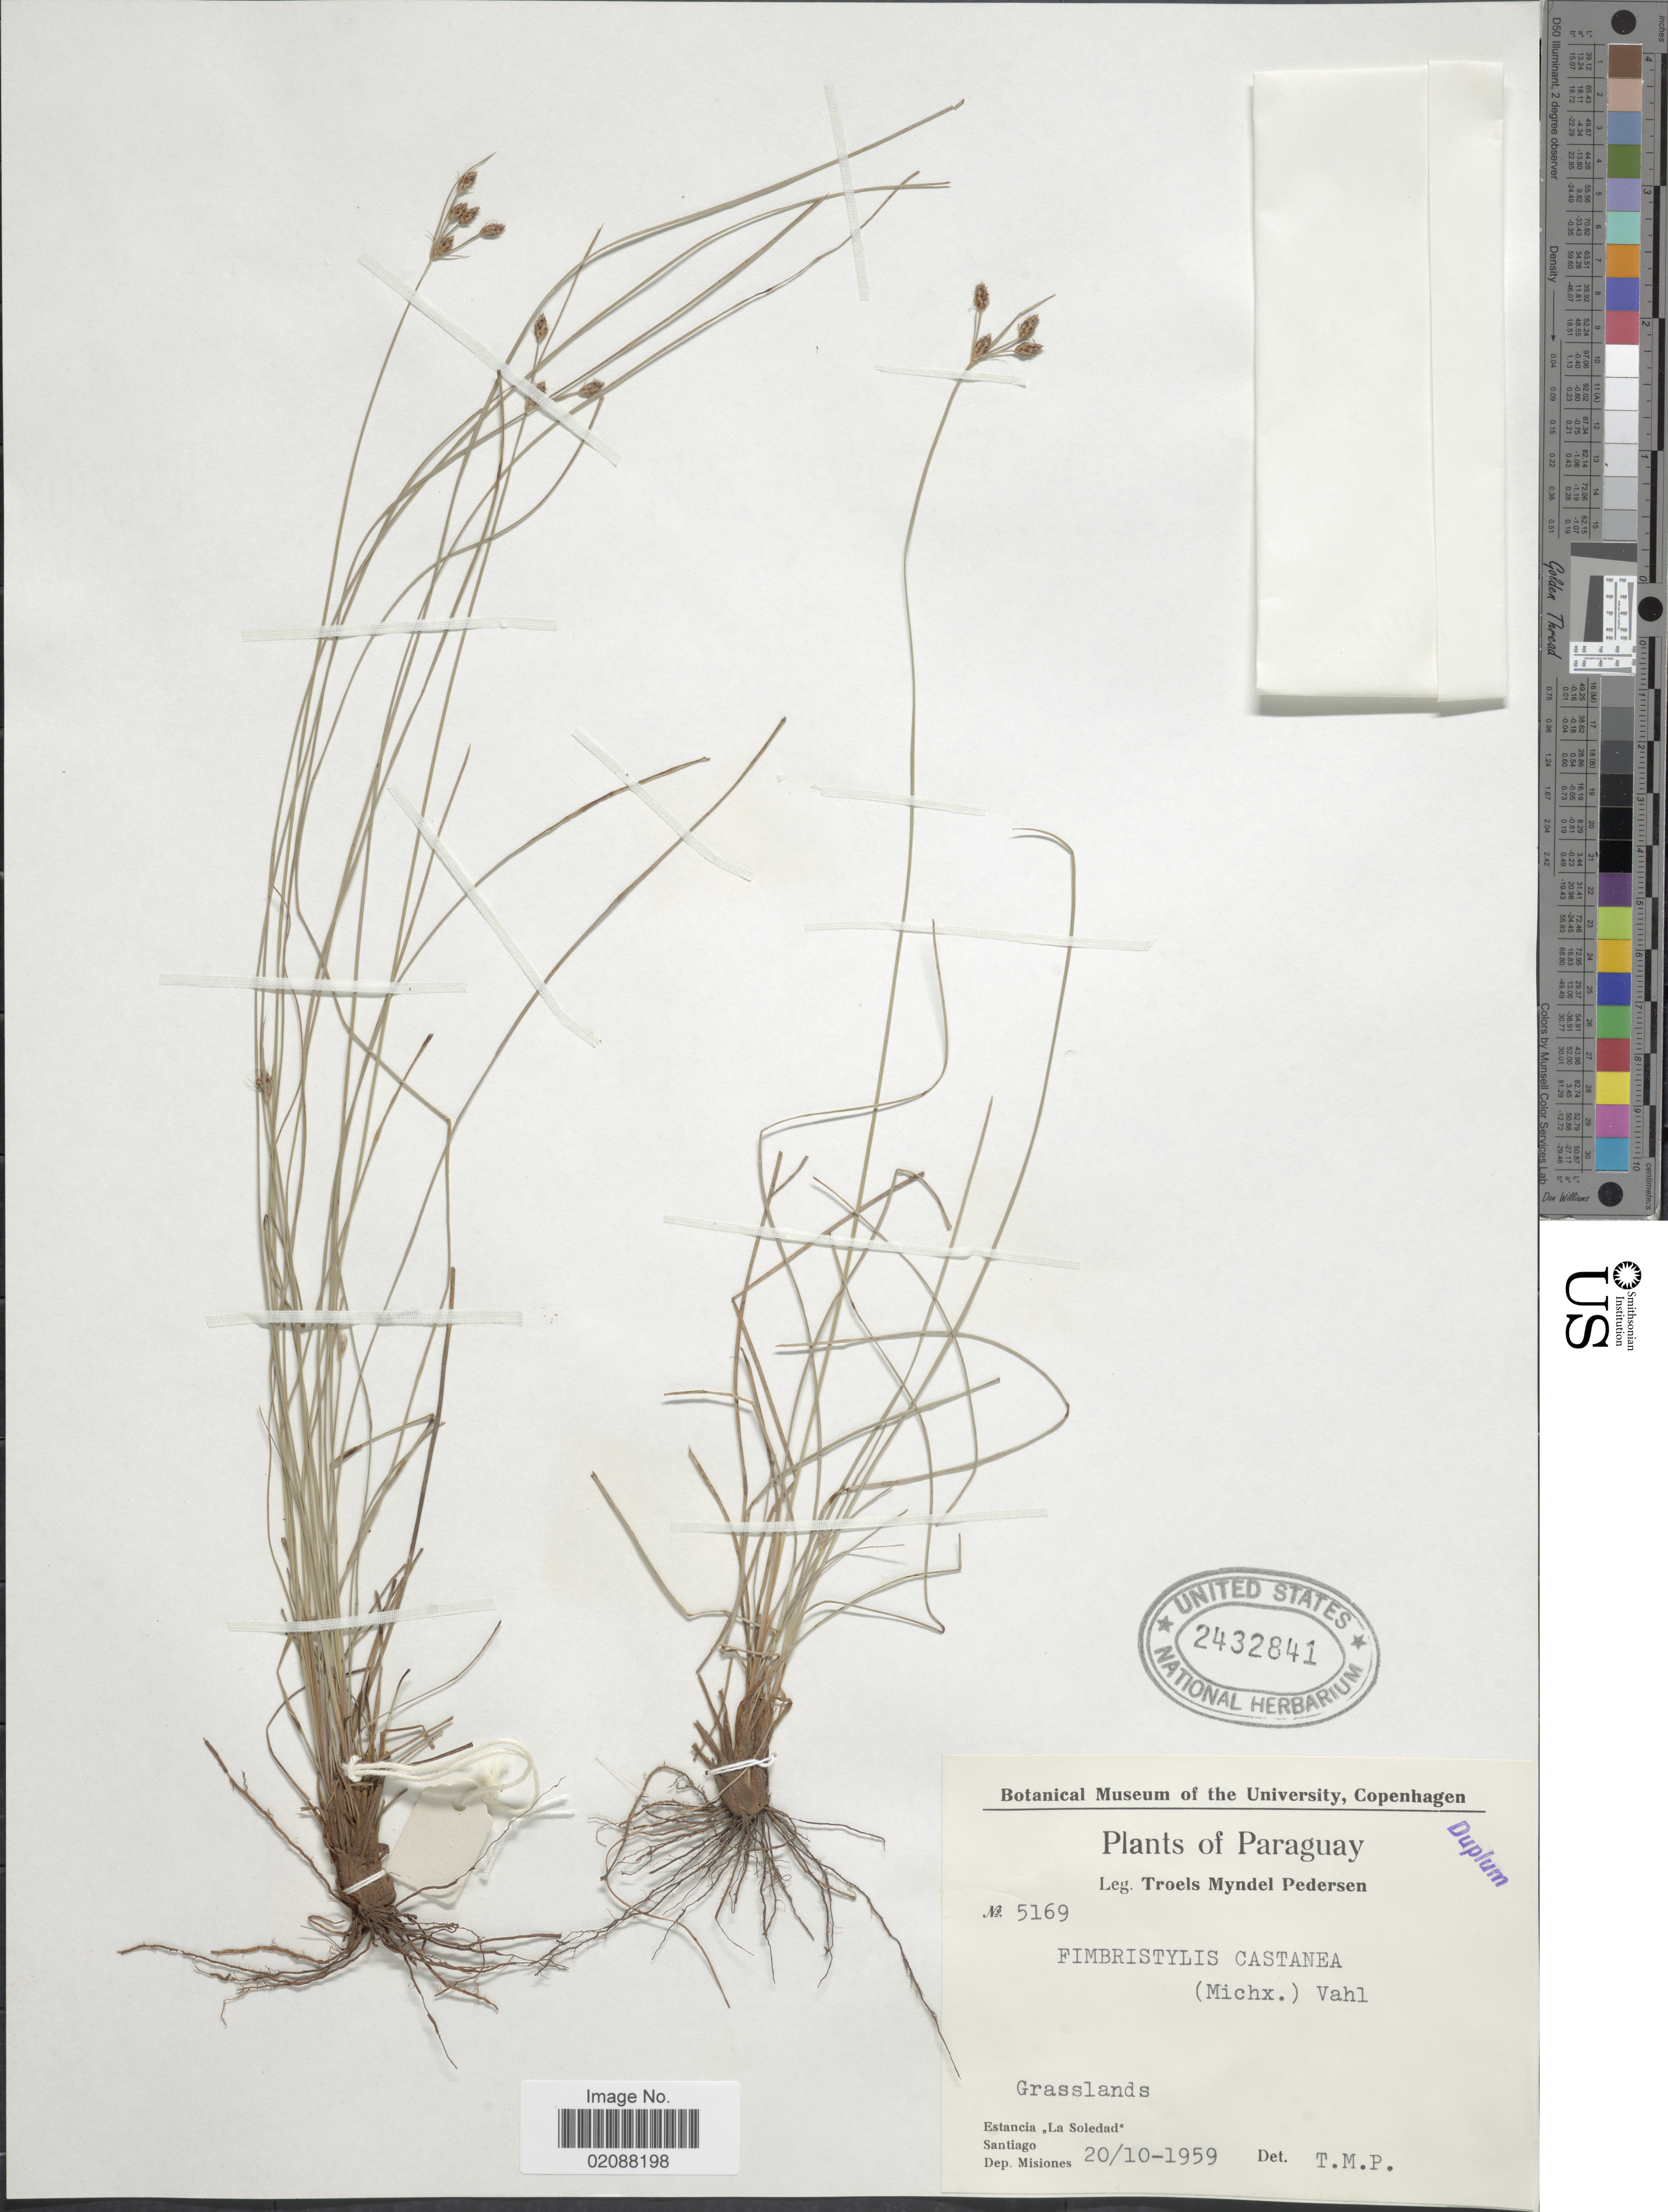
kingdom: Plantae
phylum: Tracheophyta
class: Liliopsida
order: Poales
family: Cyperaceae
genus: Fimbristylis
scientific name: Fimbristylis castanea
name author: (Michx.) Vahl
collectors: T. Pederson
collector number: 5169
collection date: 1959-10-20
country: Paraguay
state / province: Misiones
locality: Estancia La Soledad, Santiago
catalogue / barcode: US 2432841